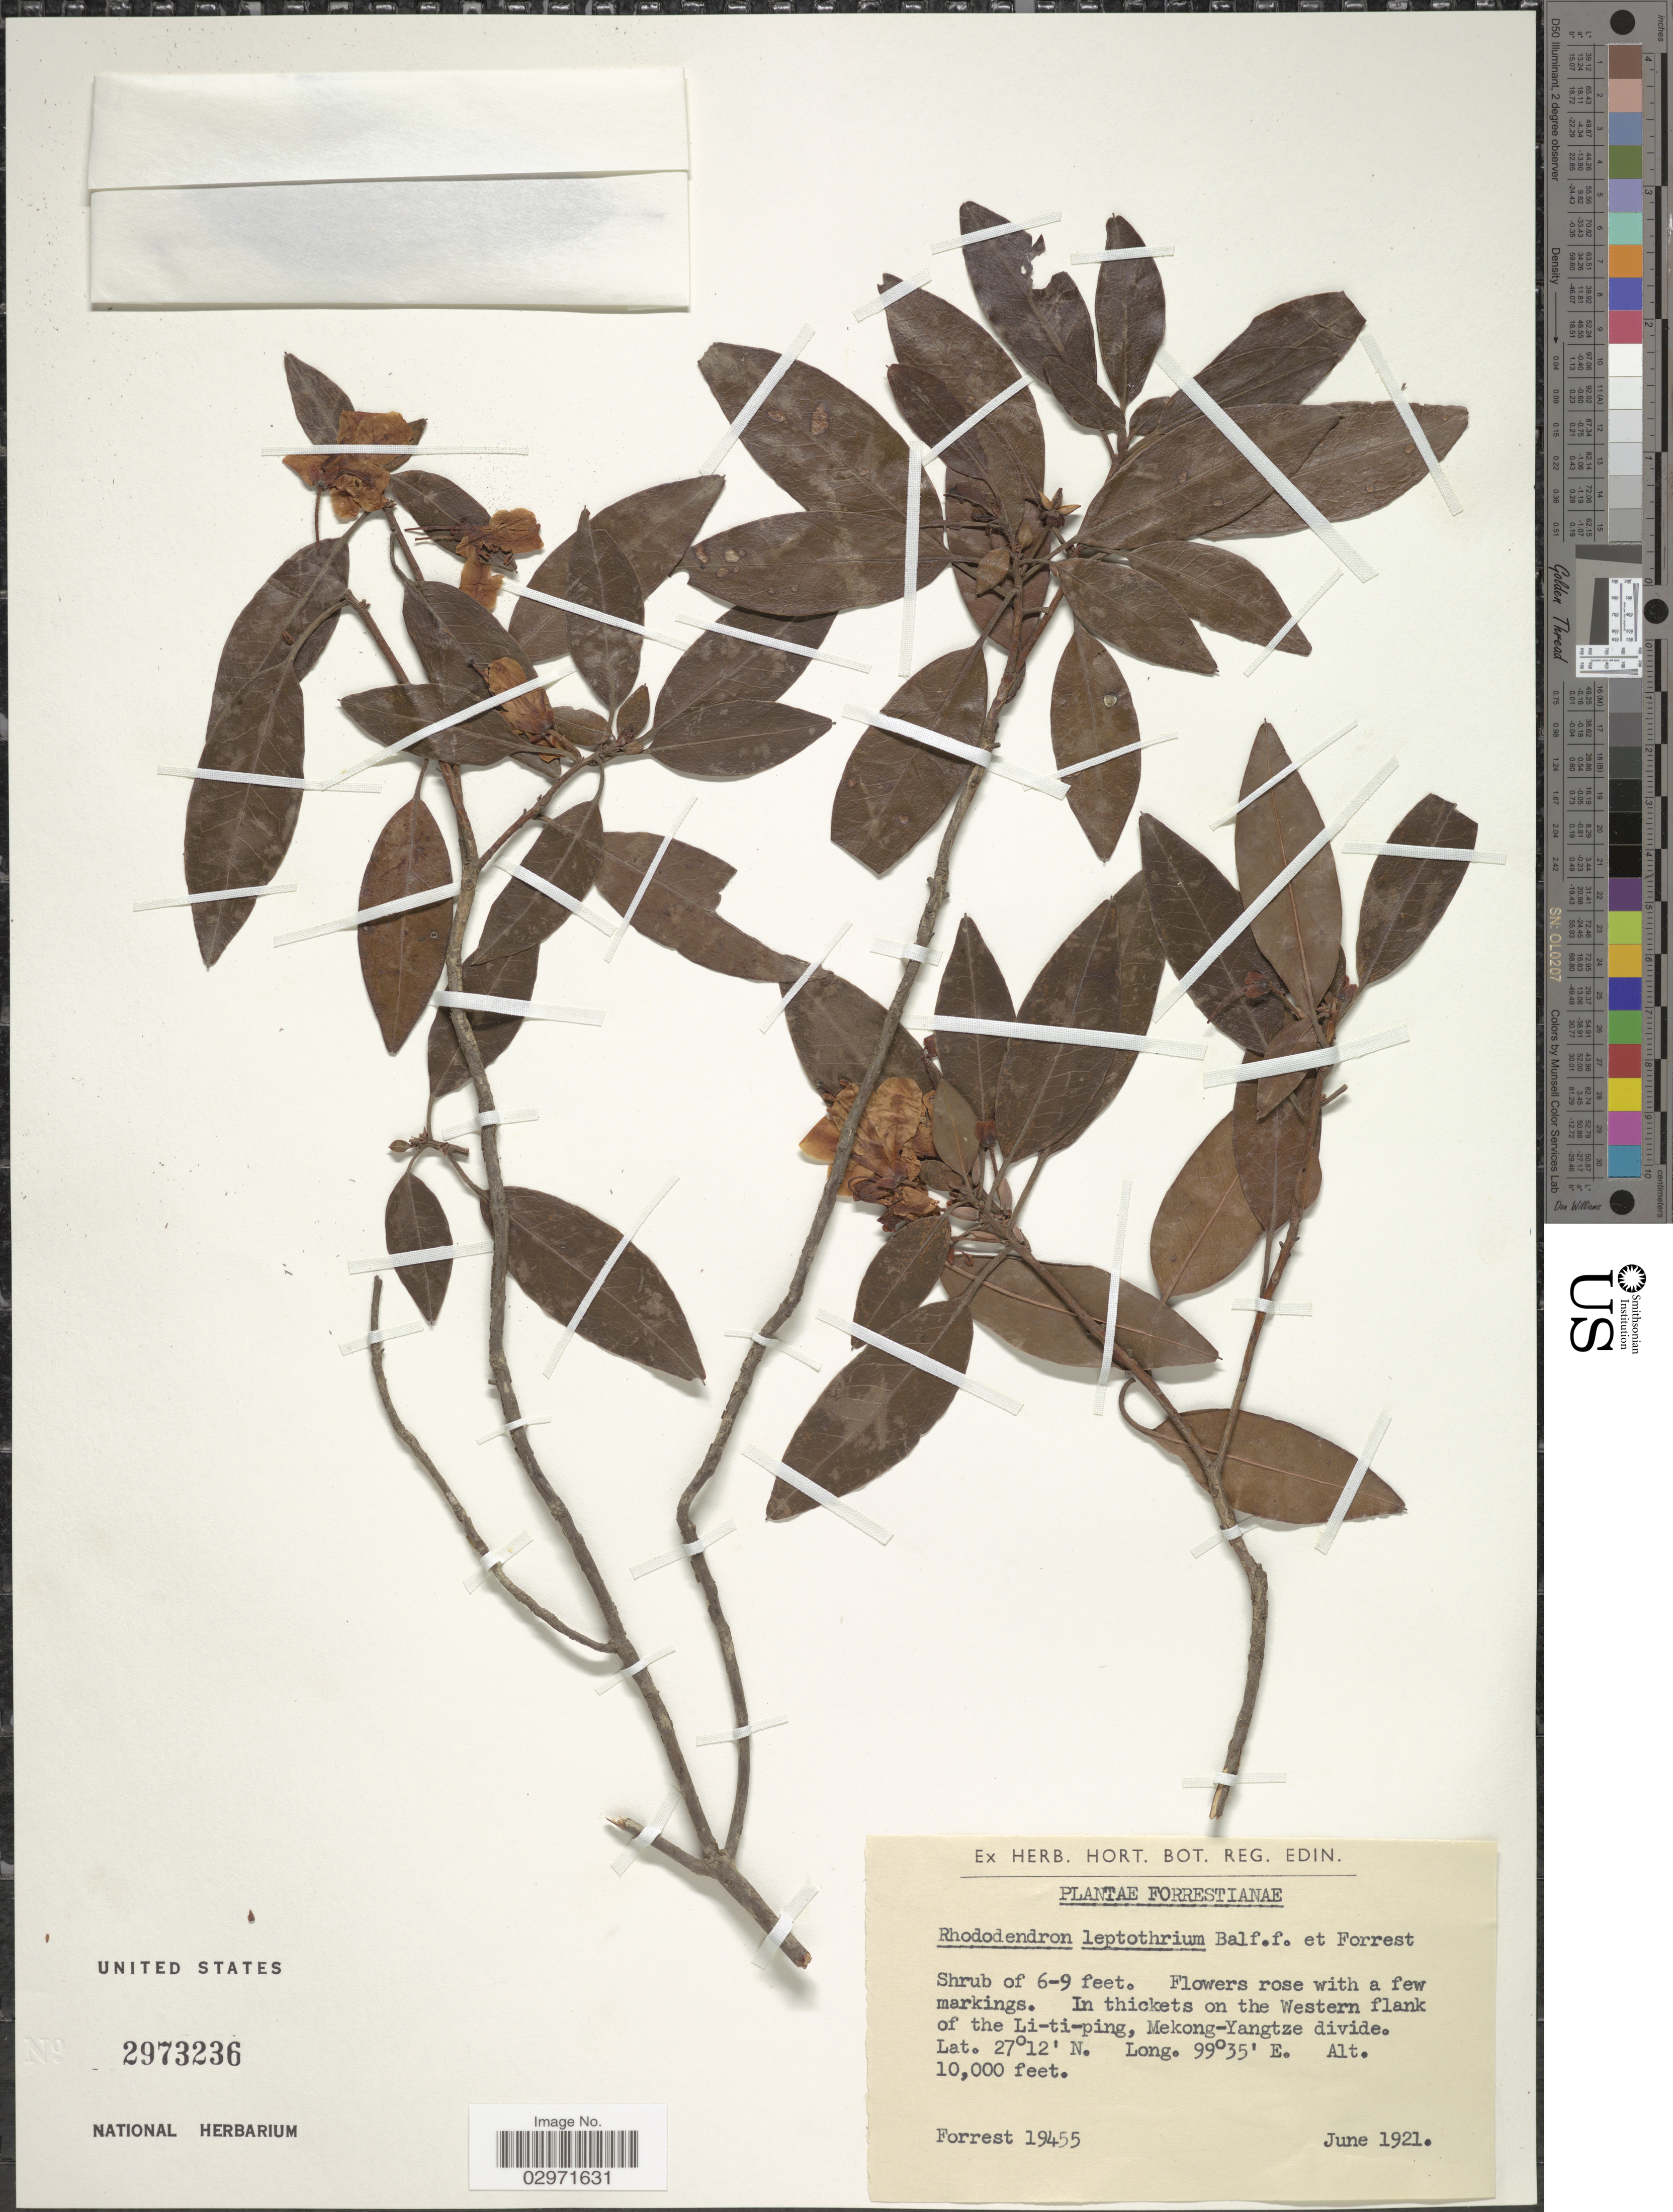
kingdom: Plantae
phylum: Tracheophyta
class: Magnoliopsida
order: Ericales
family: Ericaceae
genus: Rhododendron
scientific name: Rhododendron leptothrium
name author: Balf. f. & Forrest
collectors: -. Forrest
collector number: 19455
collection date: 1921-06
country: China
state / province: Yunnan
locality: On the Western flank of the Ki-ti-ping, Mekong-Yangtze divide.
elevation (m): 3048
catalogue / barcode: US 2973236